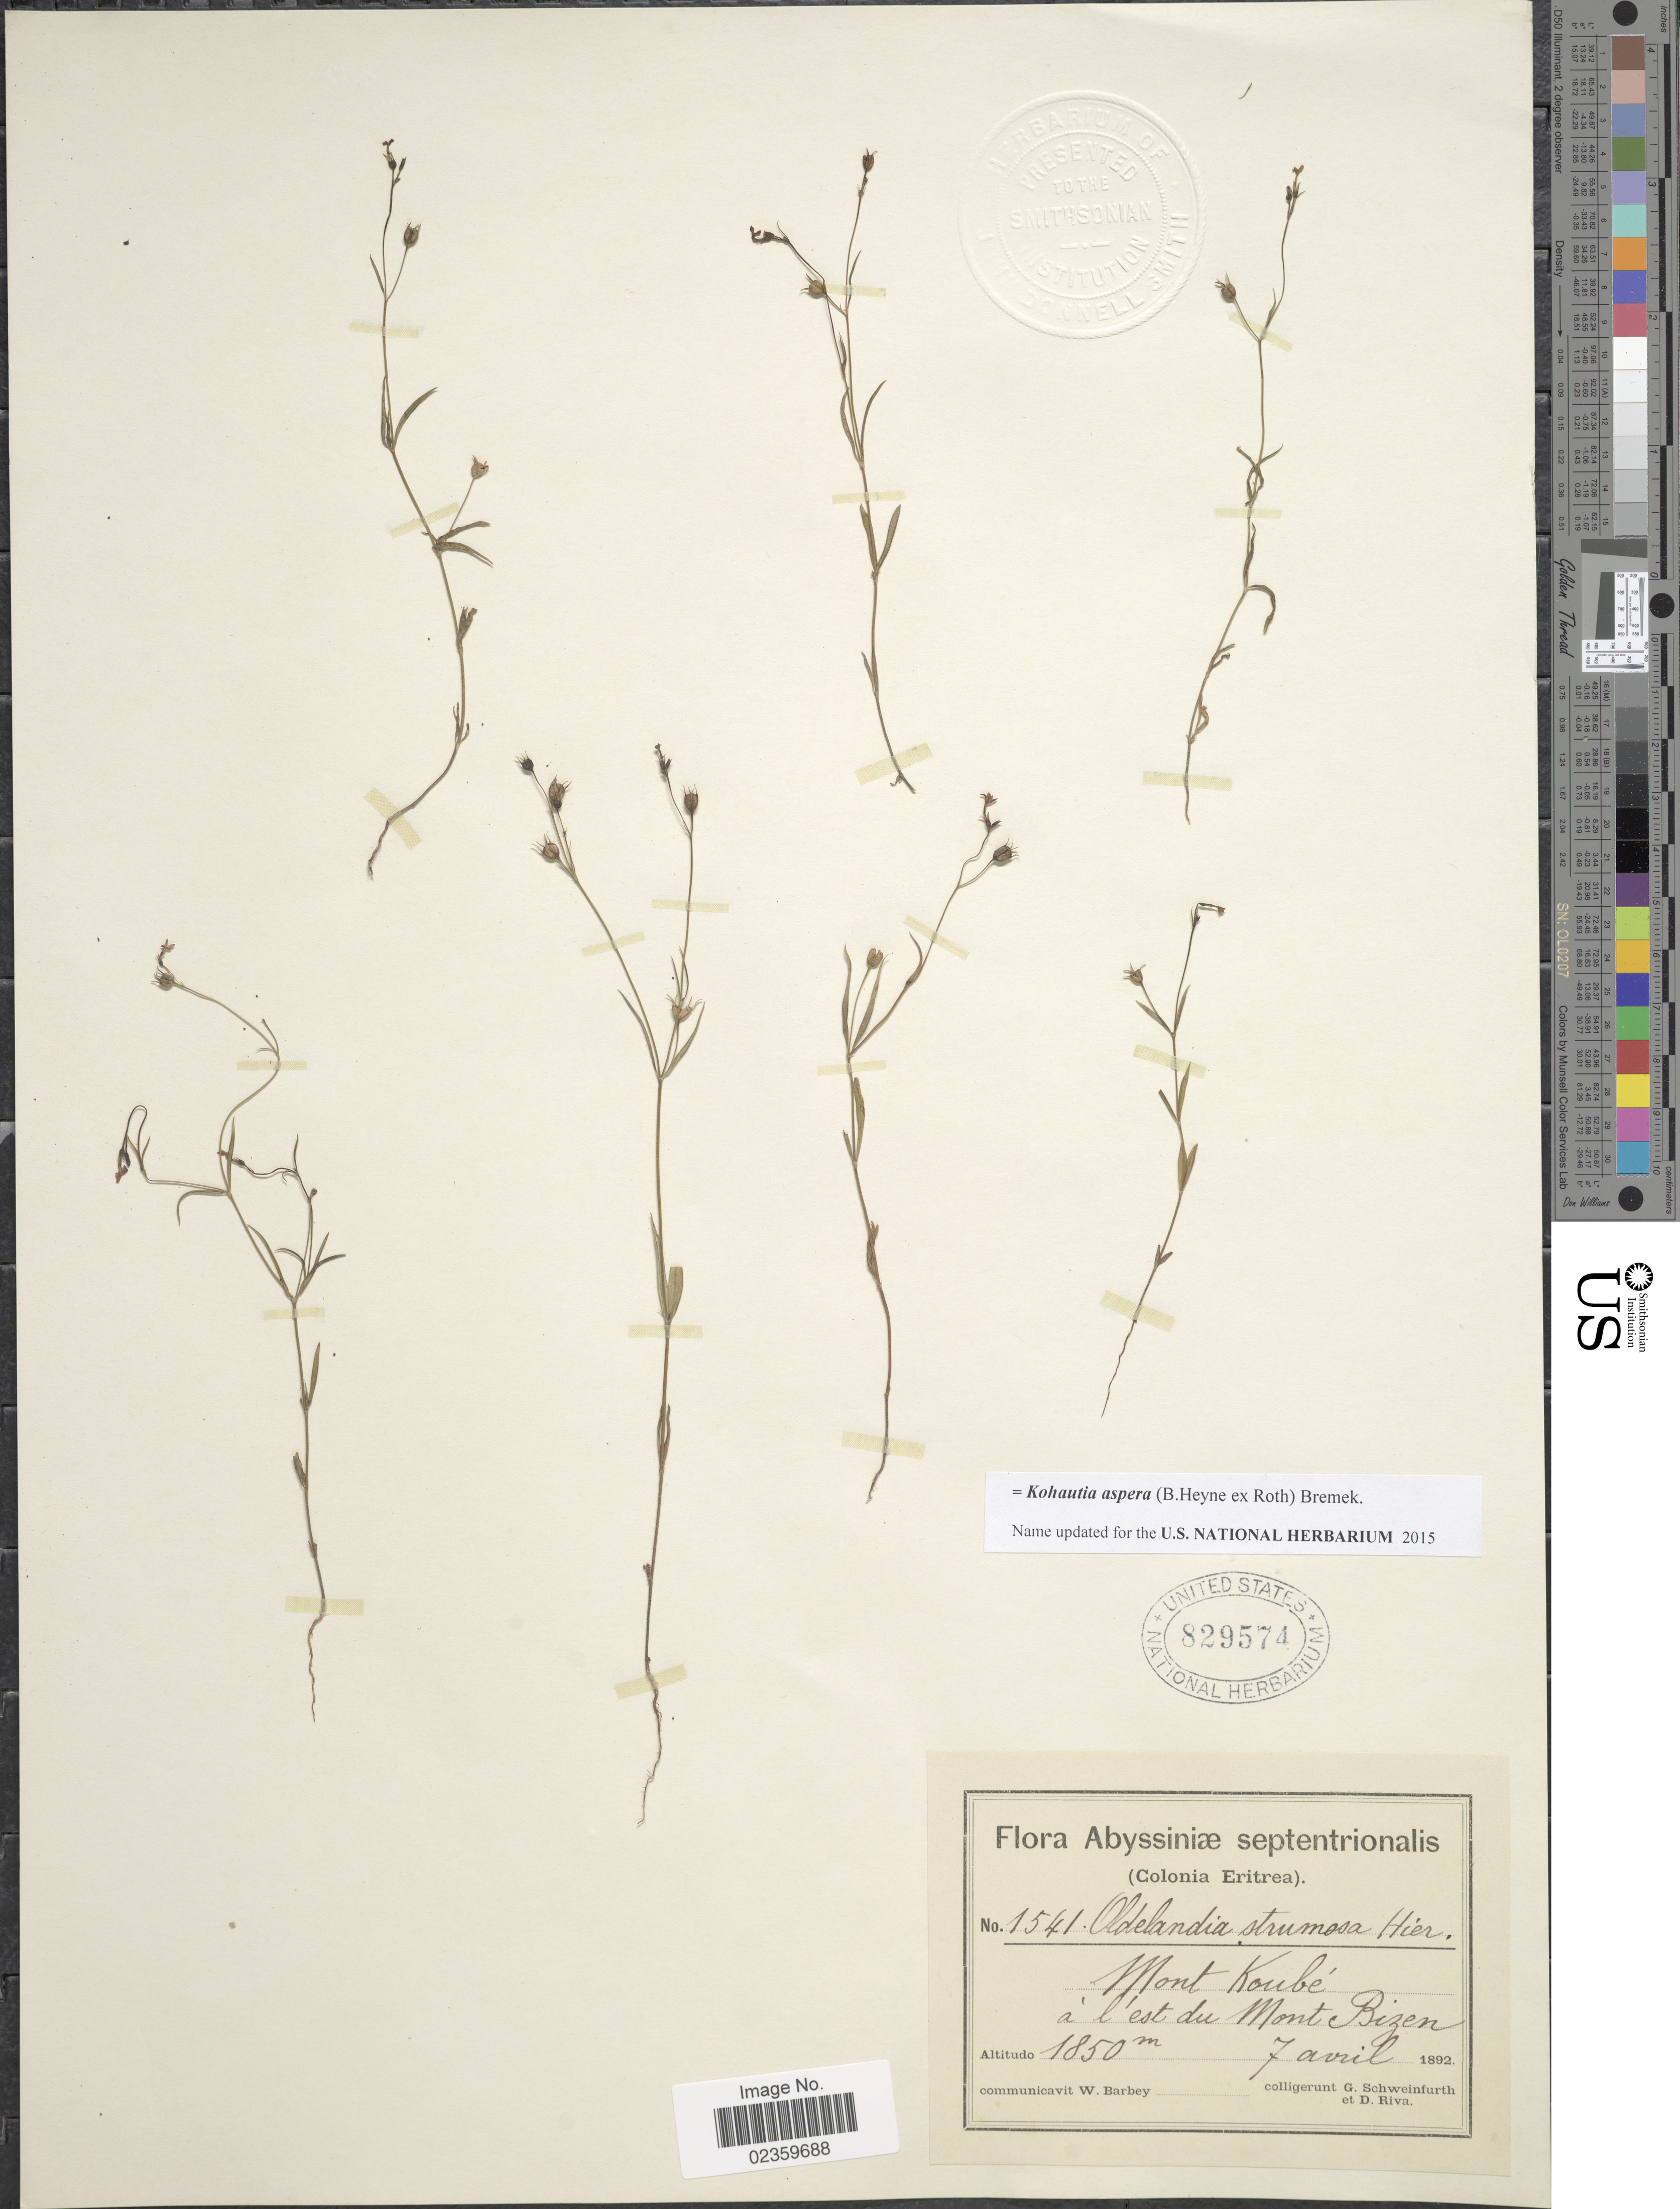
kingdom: Plantae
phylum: Tracheophyta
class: Magnoliopsida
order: Gentianales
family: Rubiaceae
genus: Kohautia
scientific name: Kohautia aspera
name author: (B. Heyne ex Roth) Bremek.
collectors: G. A. Schweinfurth (herbarium) & D. Riva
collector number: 1541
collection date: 1892-04-07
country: Eritrea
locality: Abyssinae septentrionalis, Mont Koube a l' est du Mont Bizen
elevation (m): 1850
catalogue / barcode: US 829574